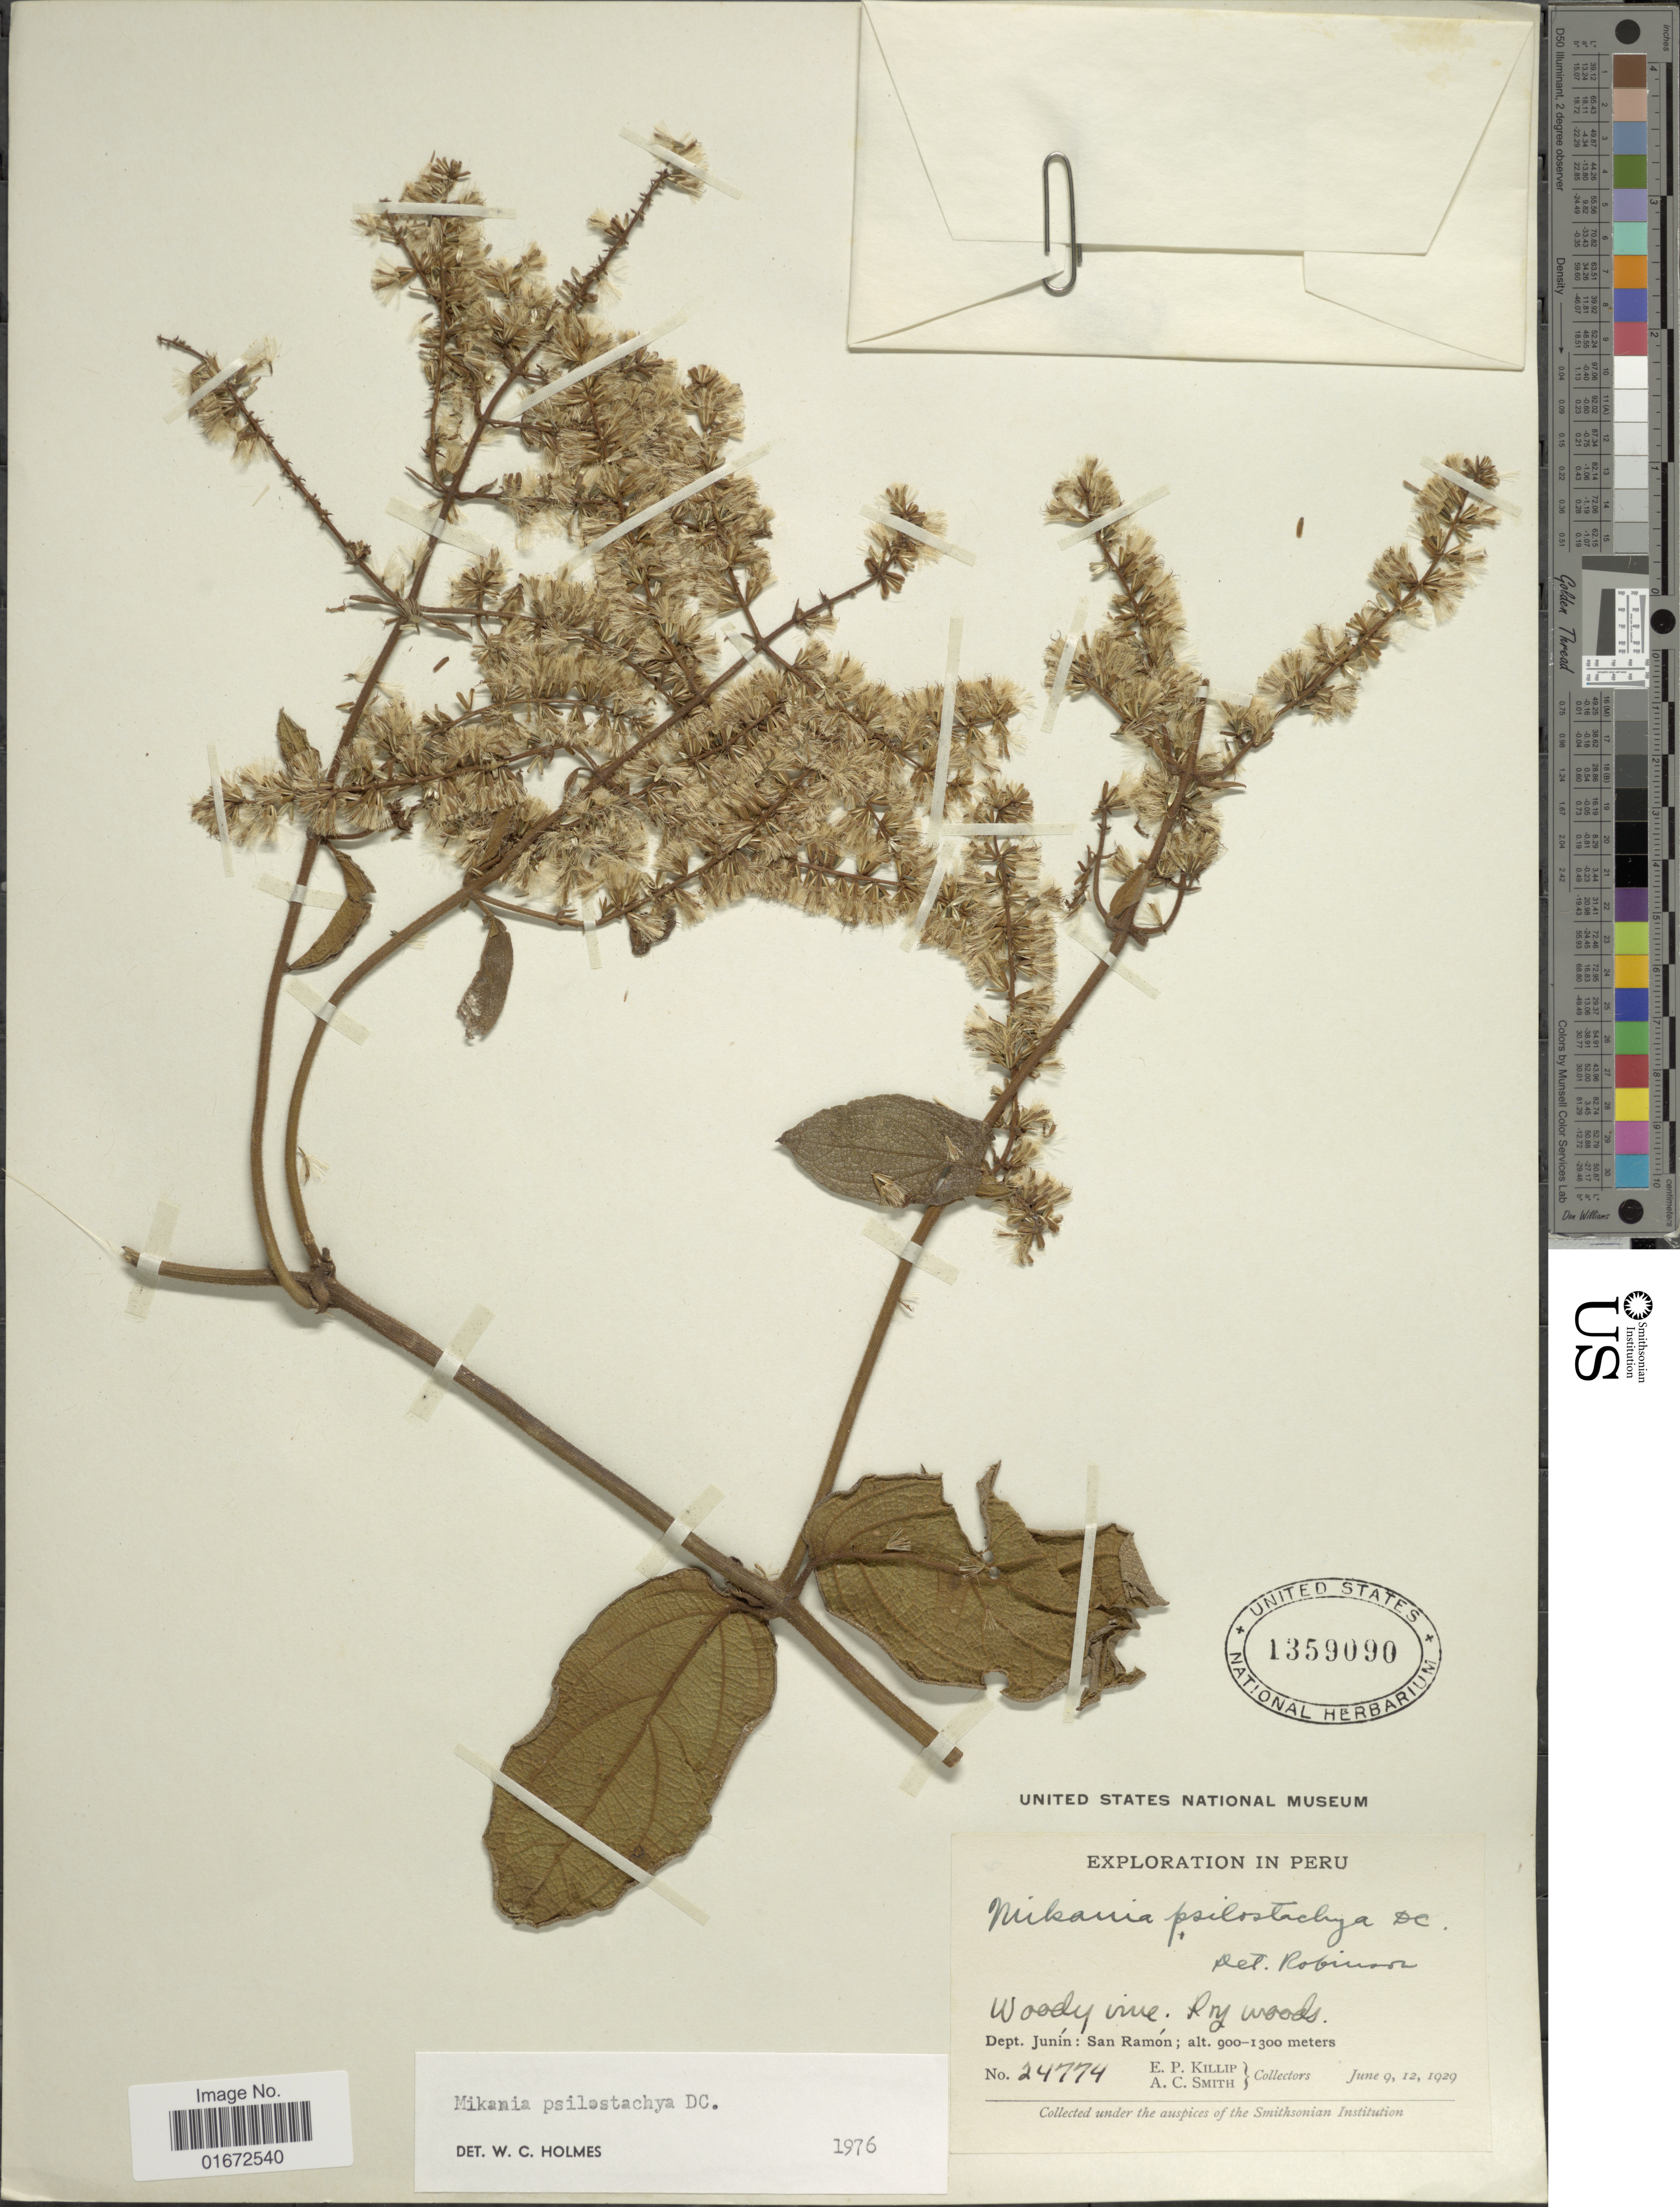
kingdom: Plantae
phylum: Tracheophyta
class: Magnoliopsida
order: Asterales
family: Asteraceae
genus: Mikania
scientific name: Mikania psilostachya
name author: DC.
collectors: E. P. Killip & A. C. Smith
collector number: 24774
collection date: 1929-06-09/1929-06-12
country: Peru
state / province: Junín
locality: Dept. Junín: San Ramón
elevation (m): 900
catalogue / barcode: US 1359090